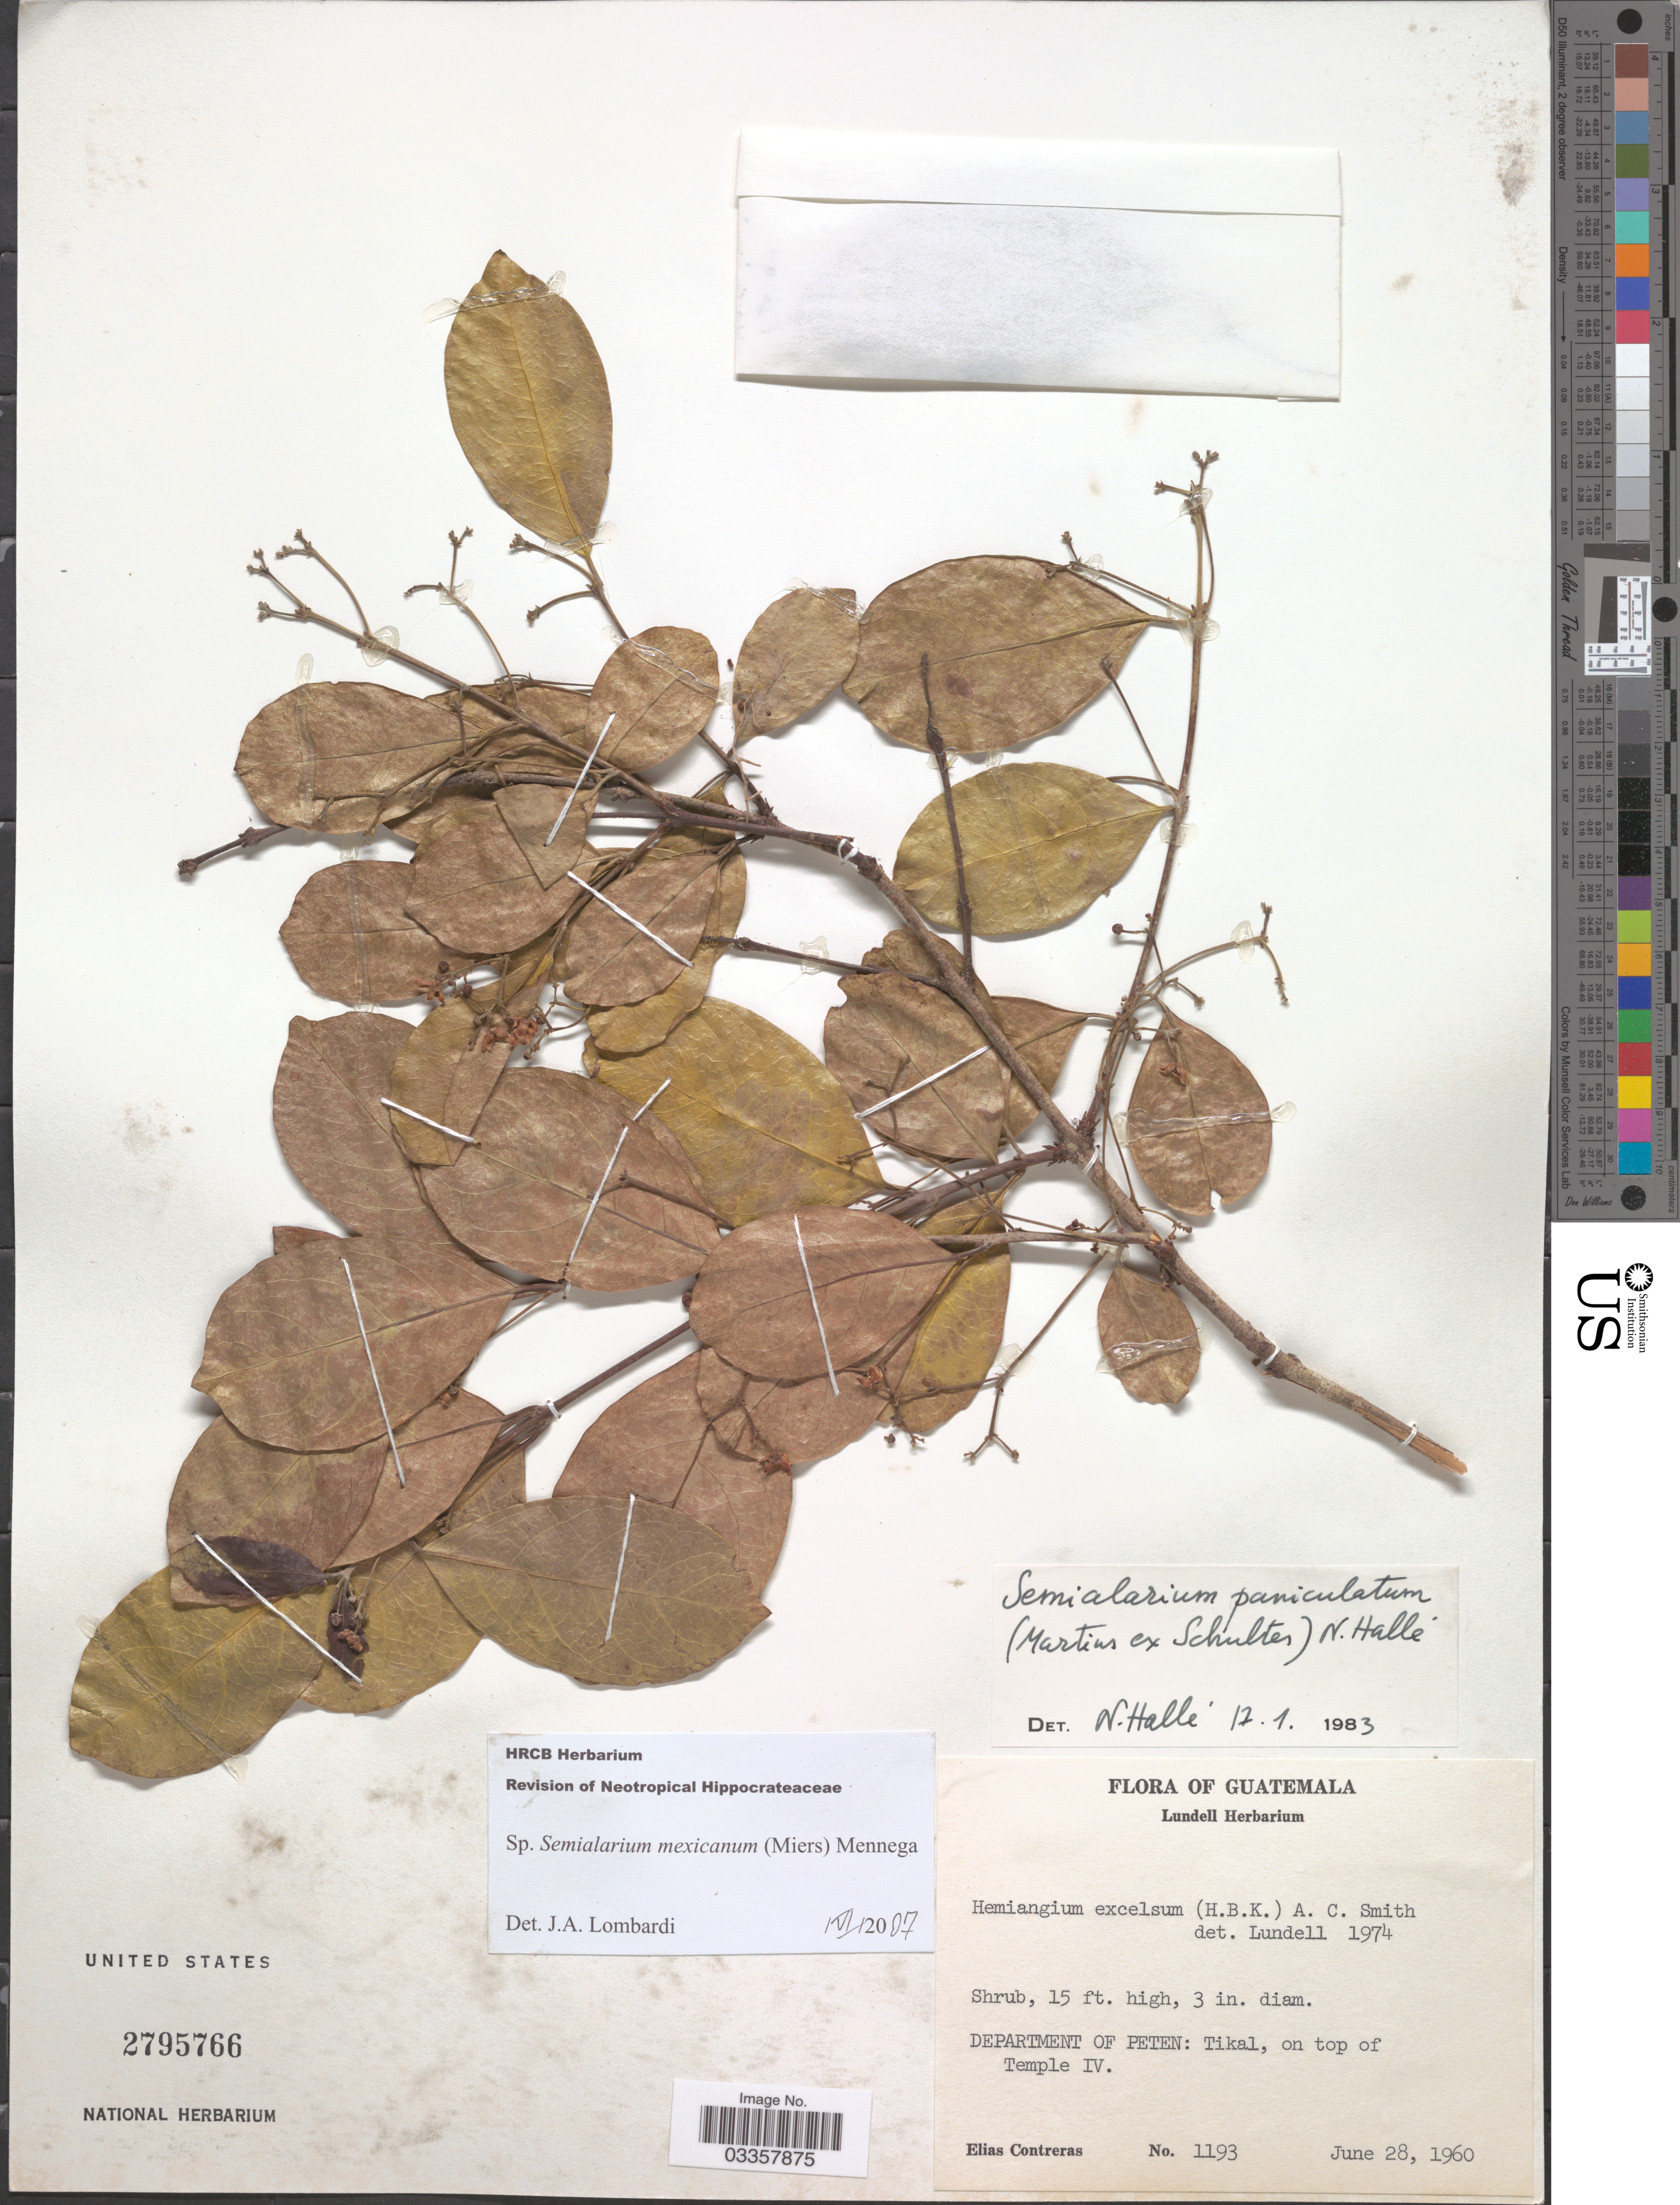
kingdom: Plantae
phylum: Tracheophyta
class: Magnoliopsida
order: Celastrales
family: Celastraceae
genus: Semialarium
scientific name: Semialarium mexicanum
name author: (Miers) Mennega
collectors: E. Contreras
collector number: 1193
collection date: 1960-06-28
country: Guatemala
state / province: El Petén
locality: Department of Peten: Tikal, on top of Temple IV.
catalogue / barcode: US 2795766